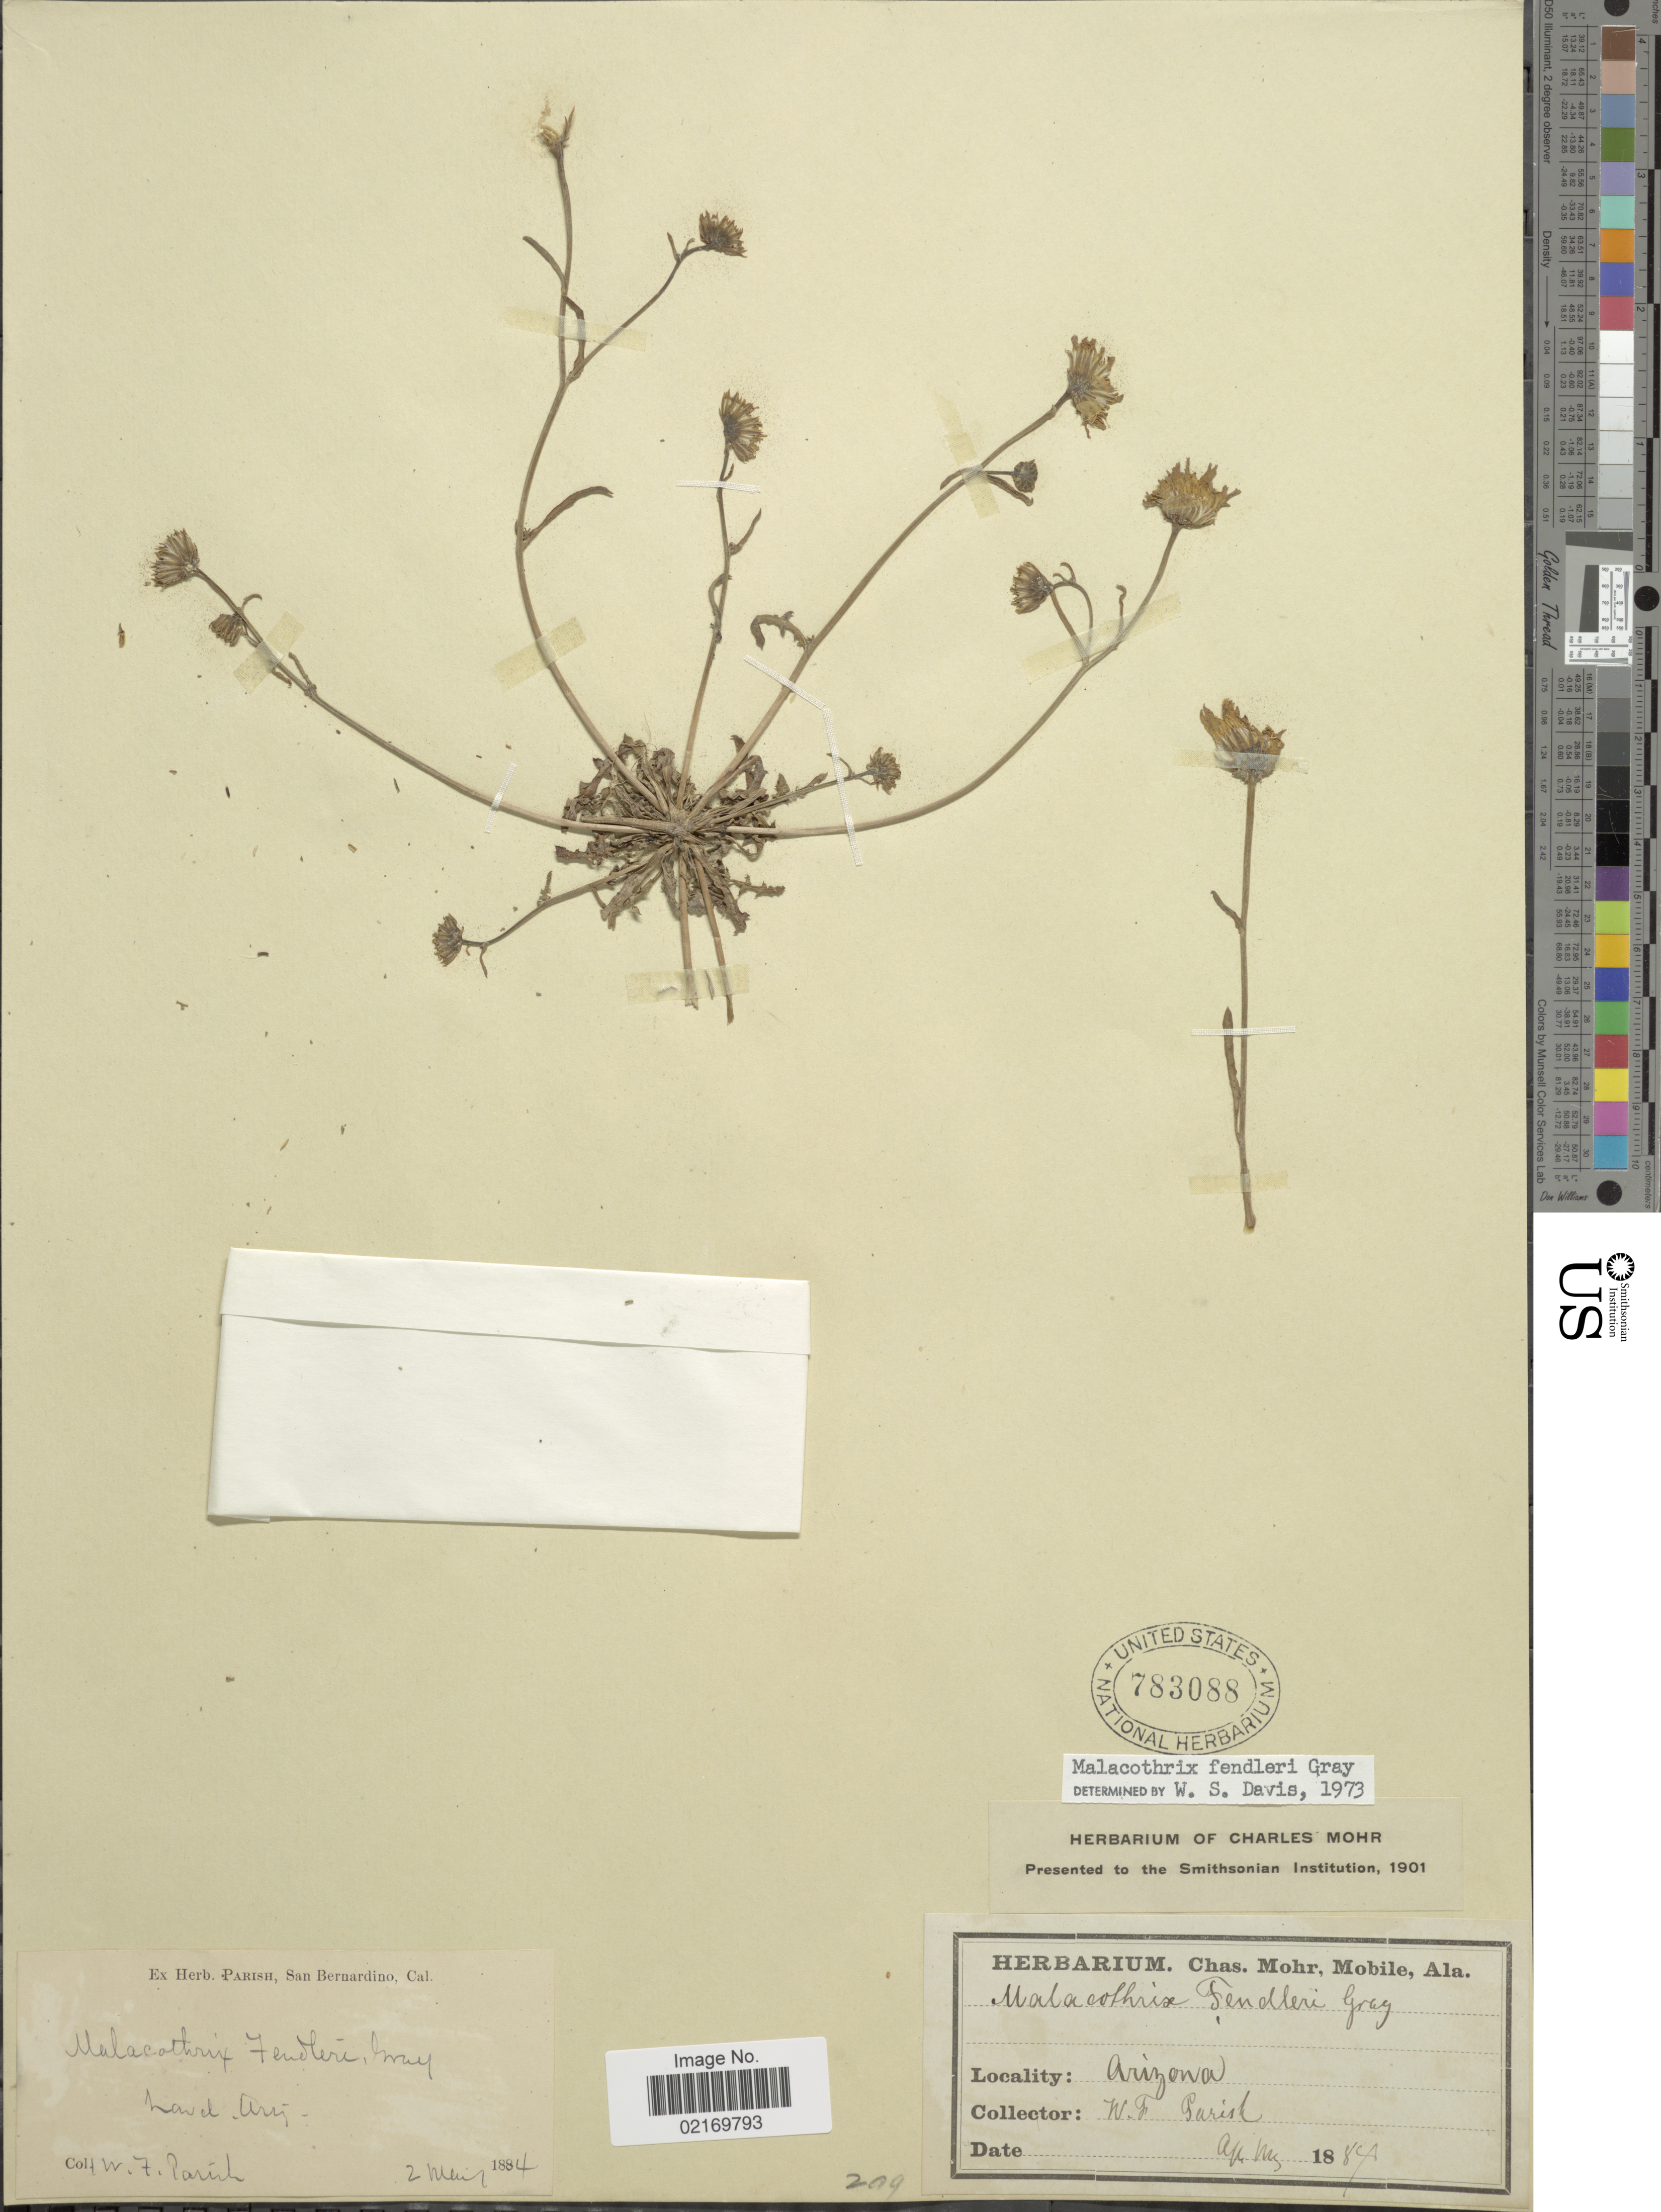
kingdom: Plantae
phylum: Tracheophyta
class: Magnoliopsida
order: Asterales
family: Asteraceae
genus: Malacothrix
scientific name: Malacothrix fendleri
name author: A. Gray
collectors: W. F. Parish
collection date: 1884-05-02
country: United States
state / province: Arizona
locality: Lowell, Ariz.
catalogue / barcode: US 783088